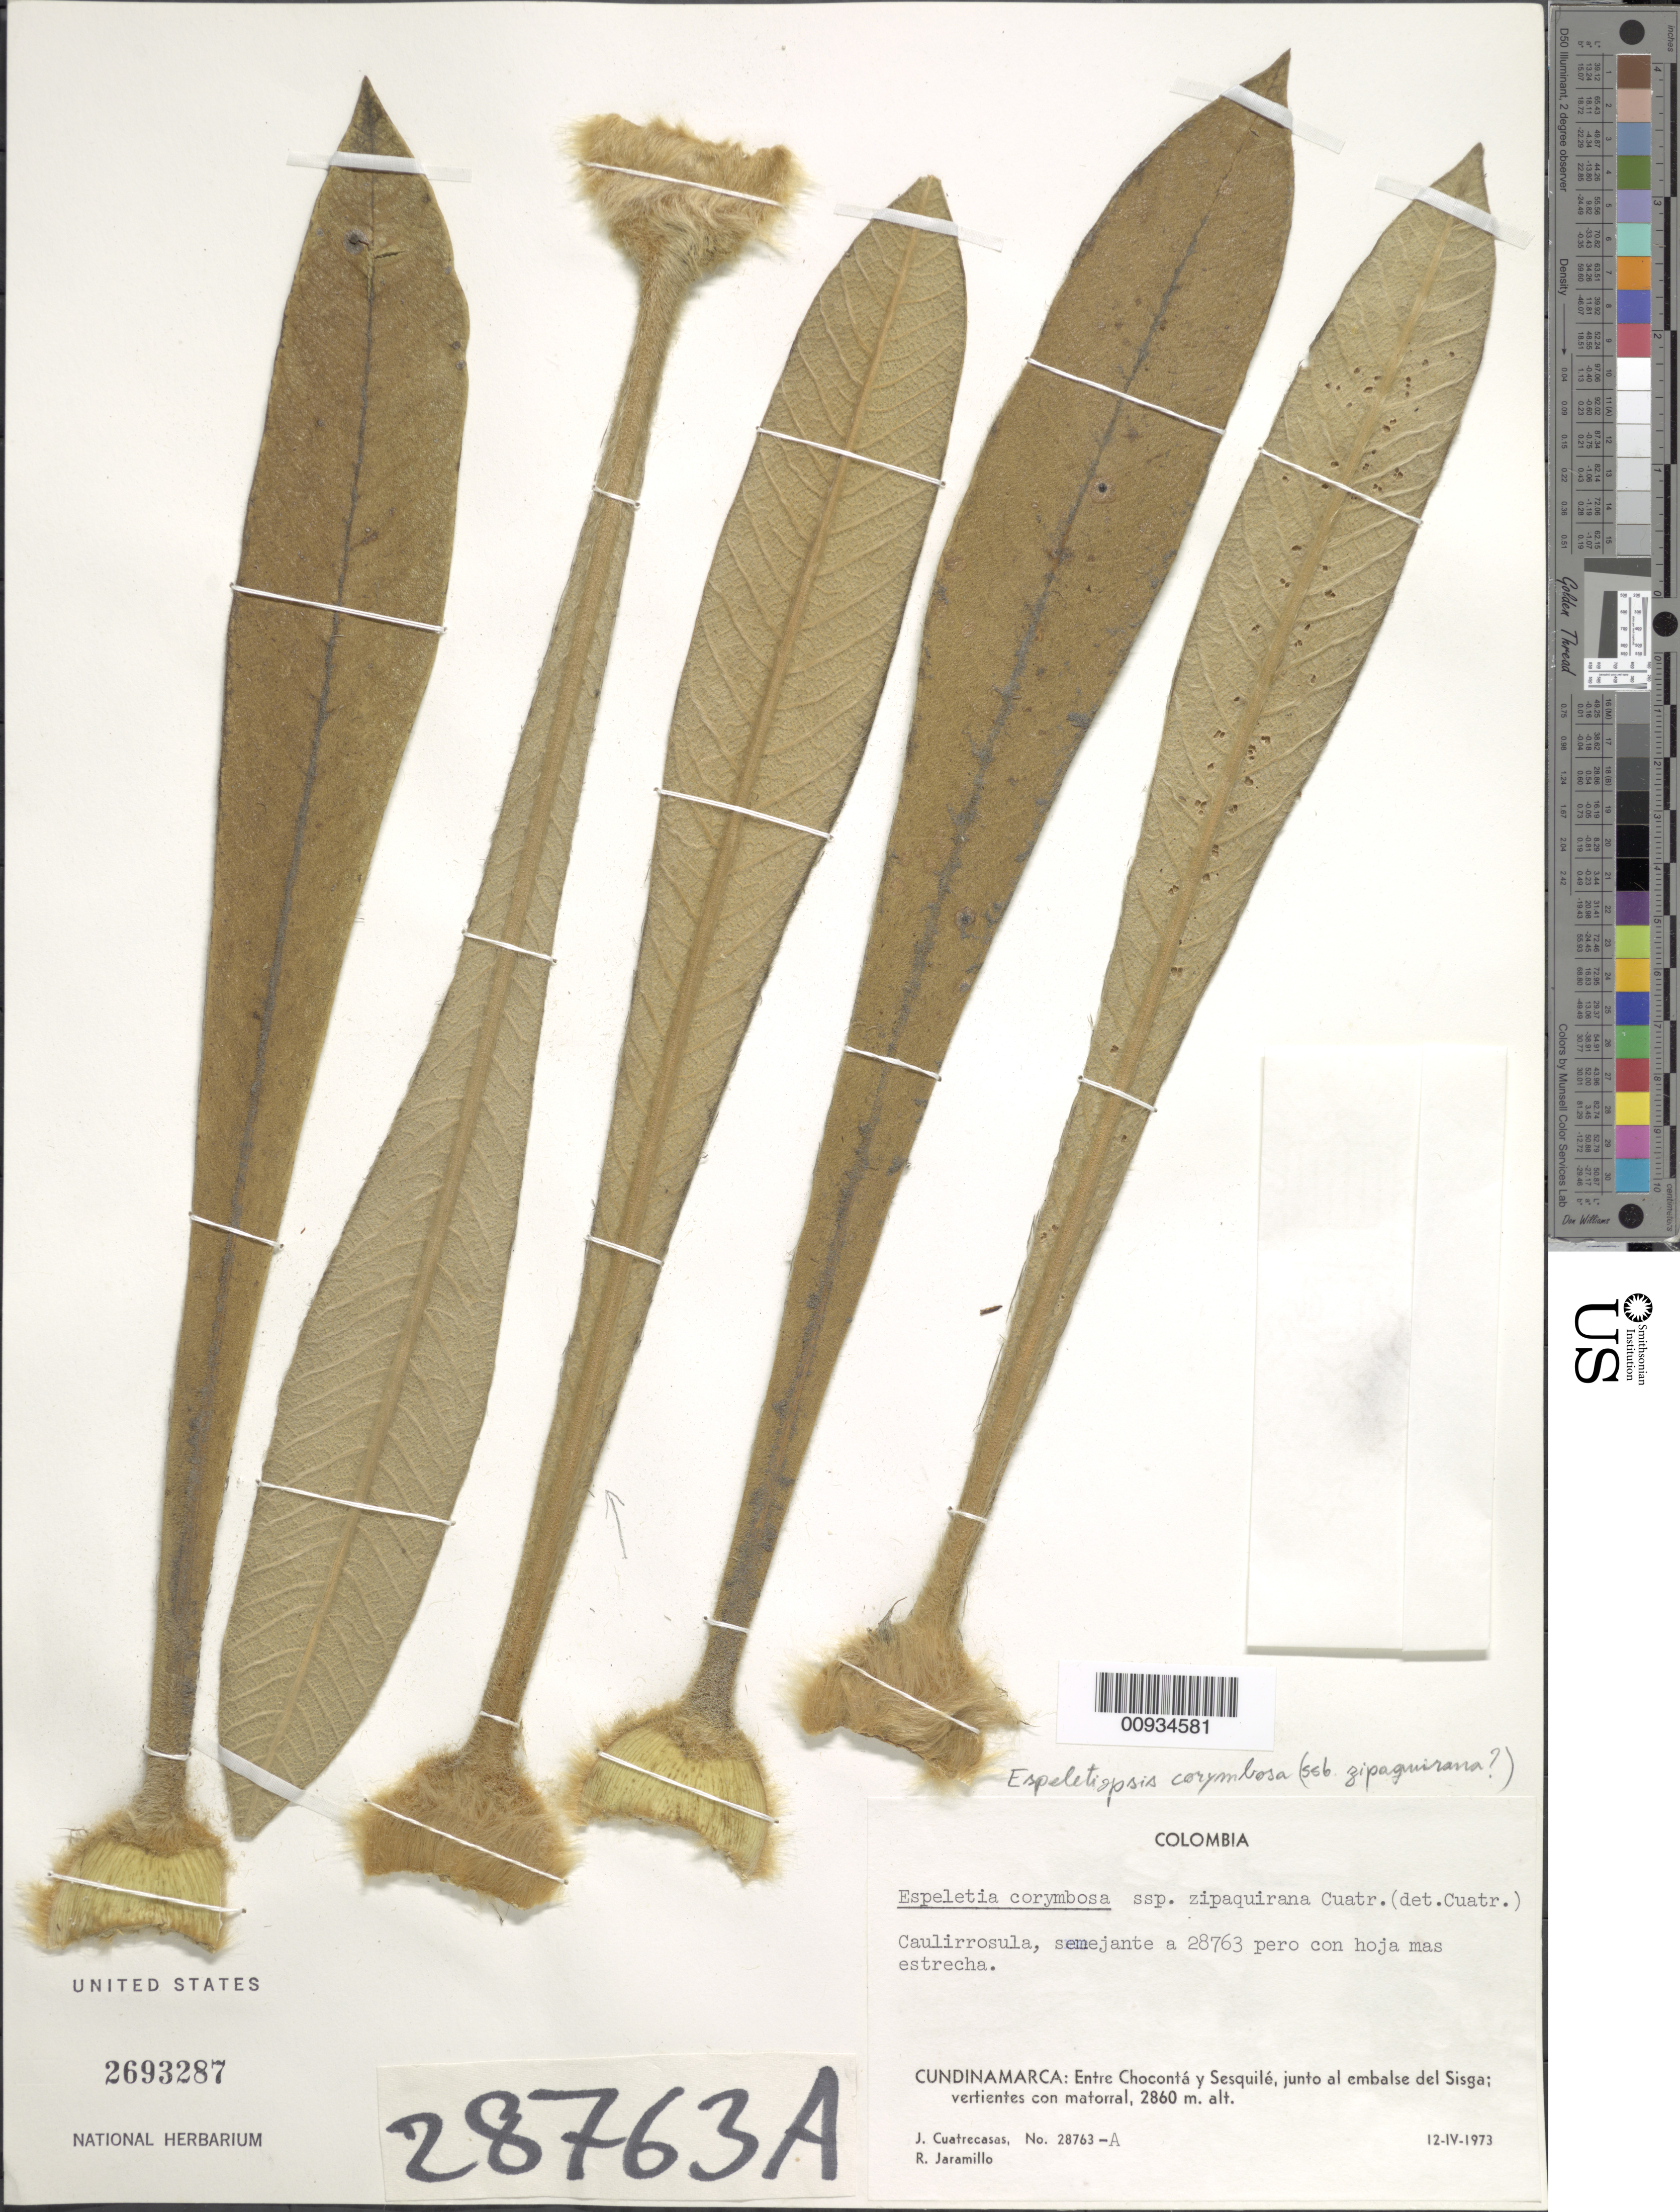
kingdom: Plantae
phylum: Tracheophyta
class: Magnoliopsida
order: Asterales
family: Asteraceae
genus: Espeletiopsis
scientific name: Espeletiopsis corymbosa subsp. zipaquirana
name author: (Cuatrec.) Cuatrec.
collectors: J. Cuatrecasas & R. Jaramillo M.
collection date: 1973-04-12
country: Colombia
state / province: Cundinamarca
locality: Entre Chocontá y Sesquilé, junto al embalse del Sisga; vertientes con matorral.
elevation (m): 2860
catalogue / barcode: US 2693287